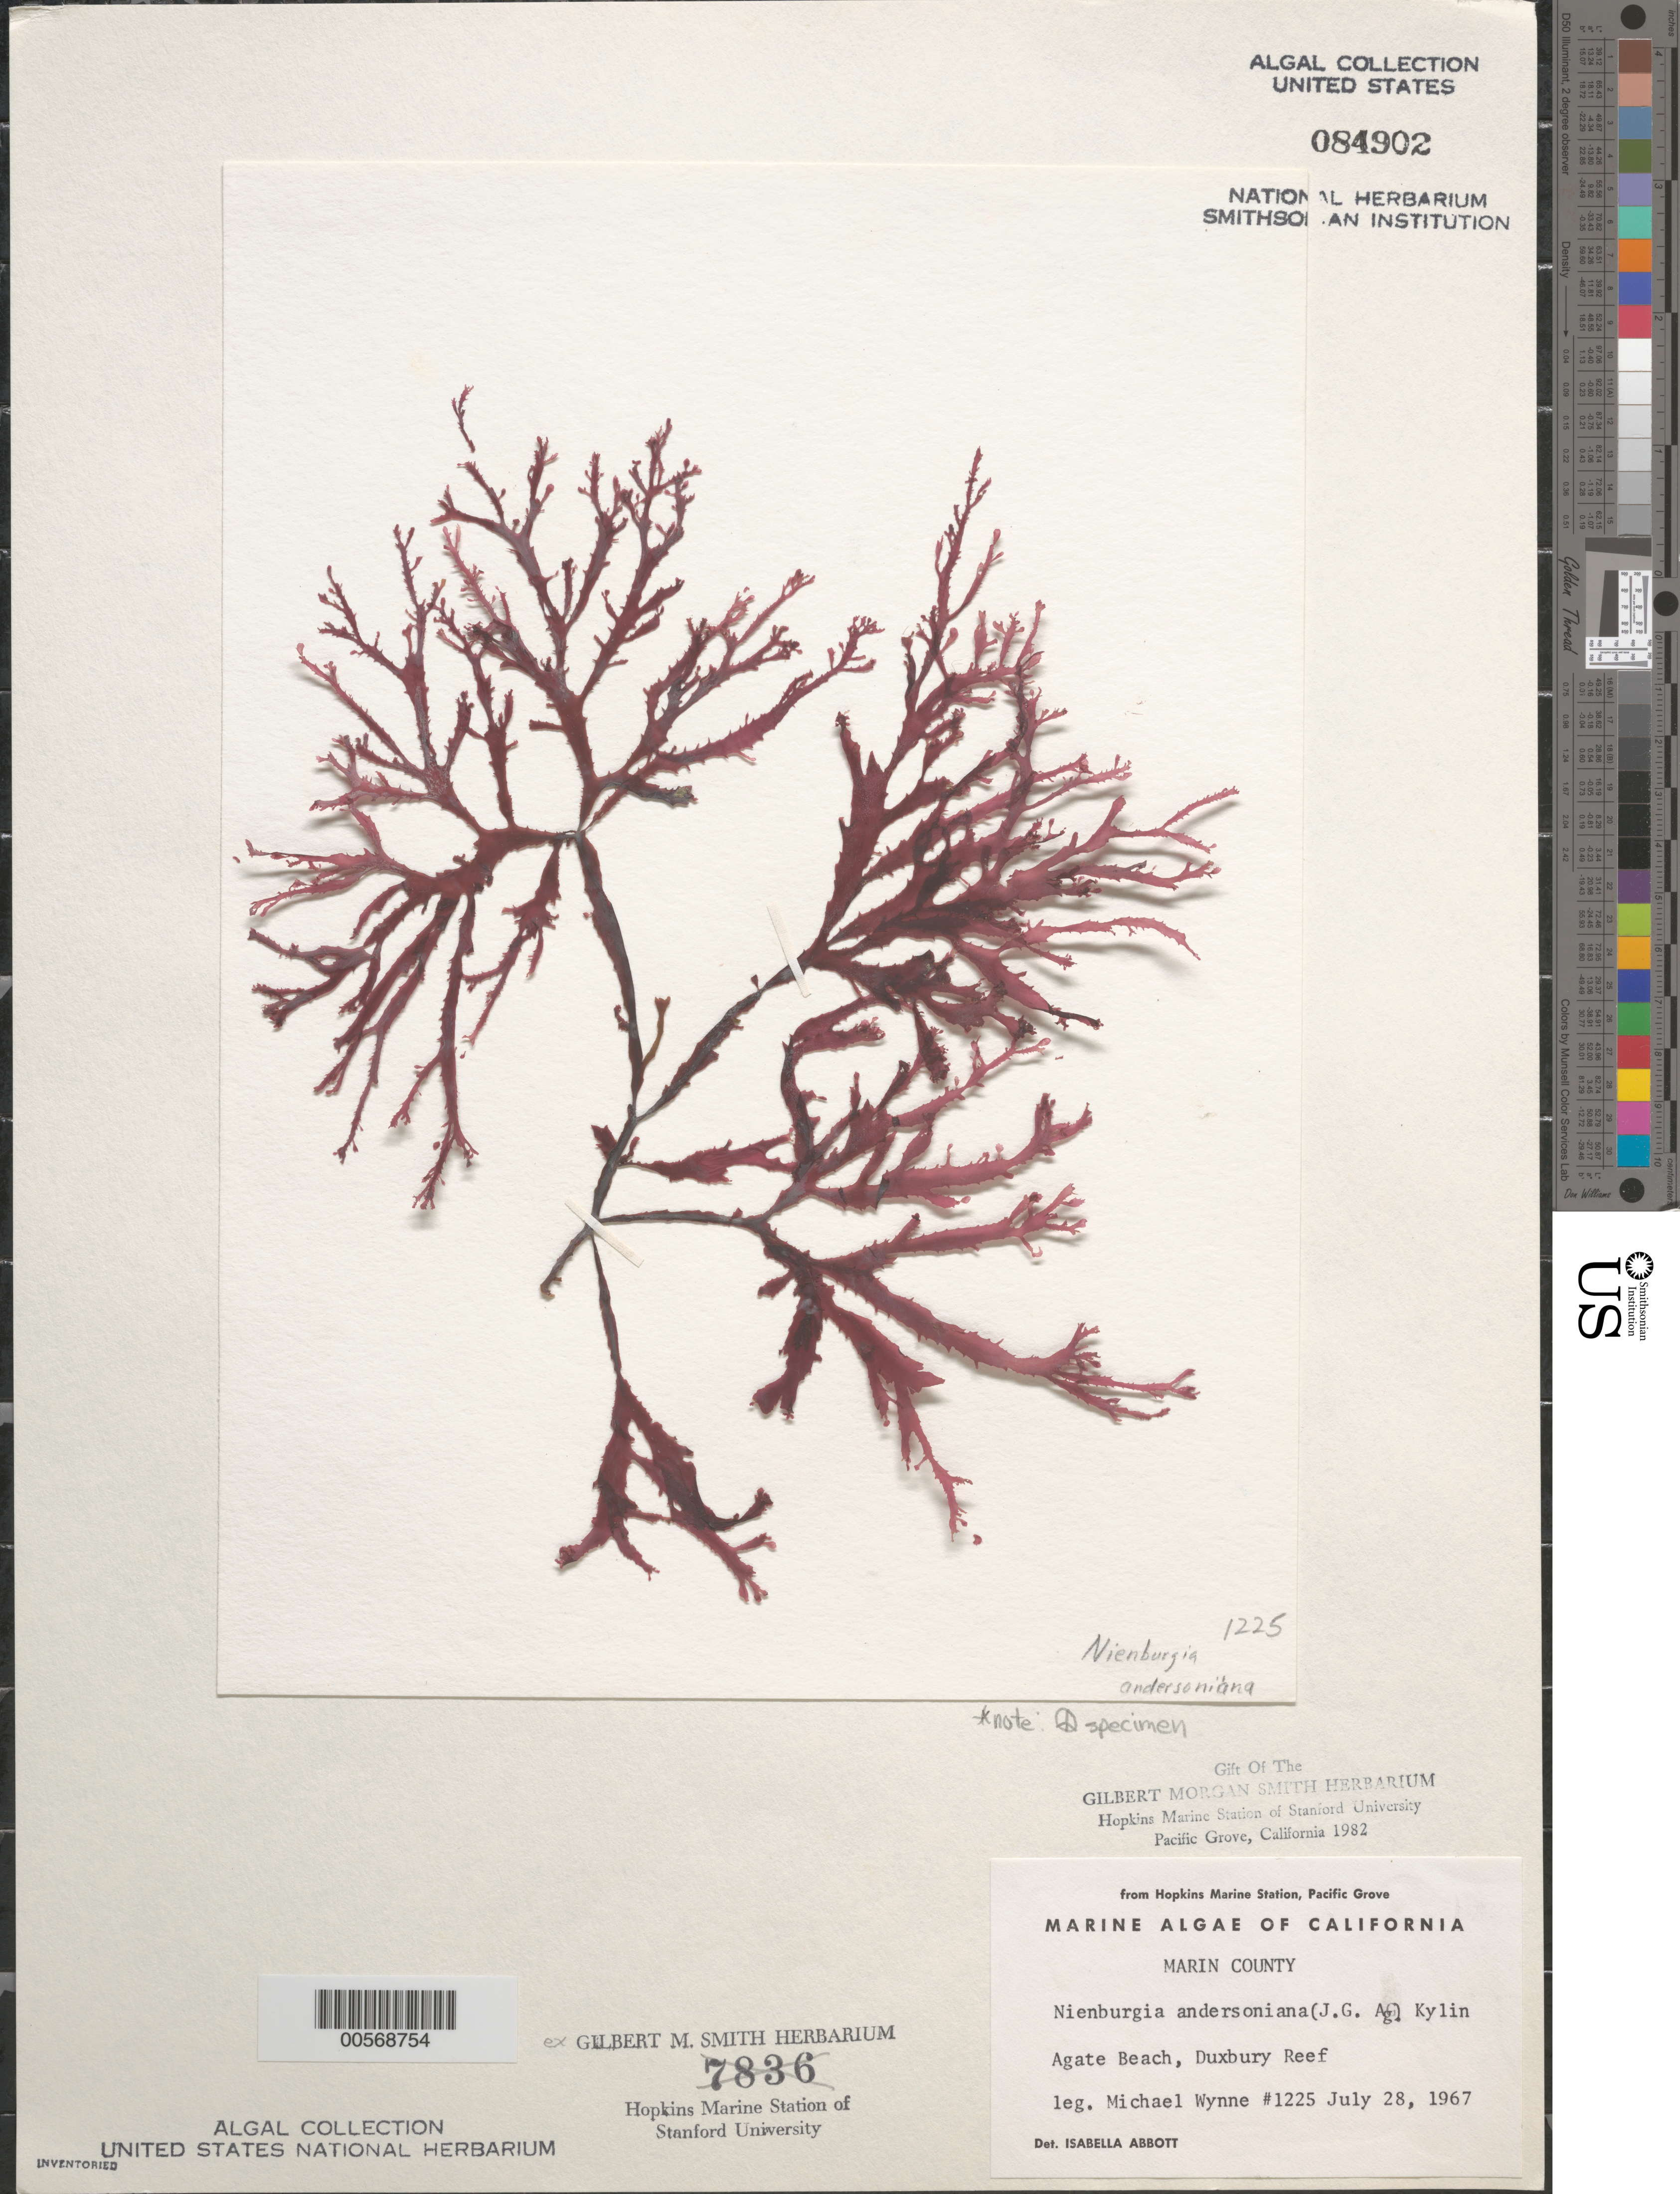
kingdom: Plantae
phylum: Rhodophyta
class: Florideophyceae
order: Ceramiales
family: Delesseriaceae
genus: Nienburgia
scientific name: Nienburgia andersoniana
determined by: Abbott, Isabella A.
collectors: M.J. Wynne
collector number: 1225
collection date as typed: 28 Jul 1967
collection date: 1967-07-28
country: United States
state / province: California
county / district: Marin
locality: Agate Beach, Duxbury Reef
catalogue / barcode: US 84902